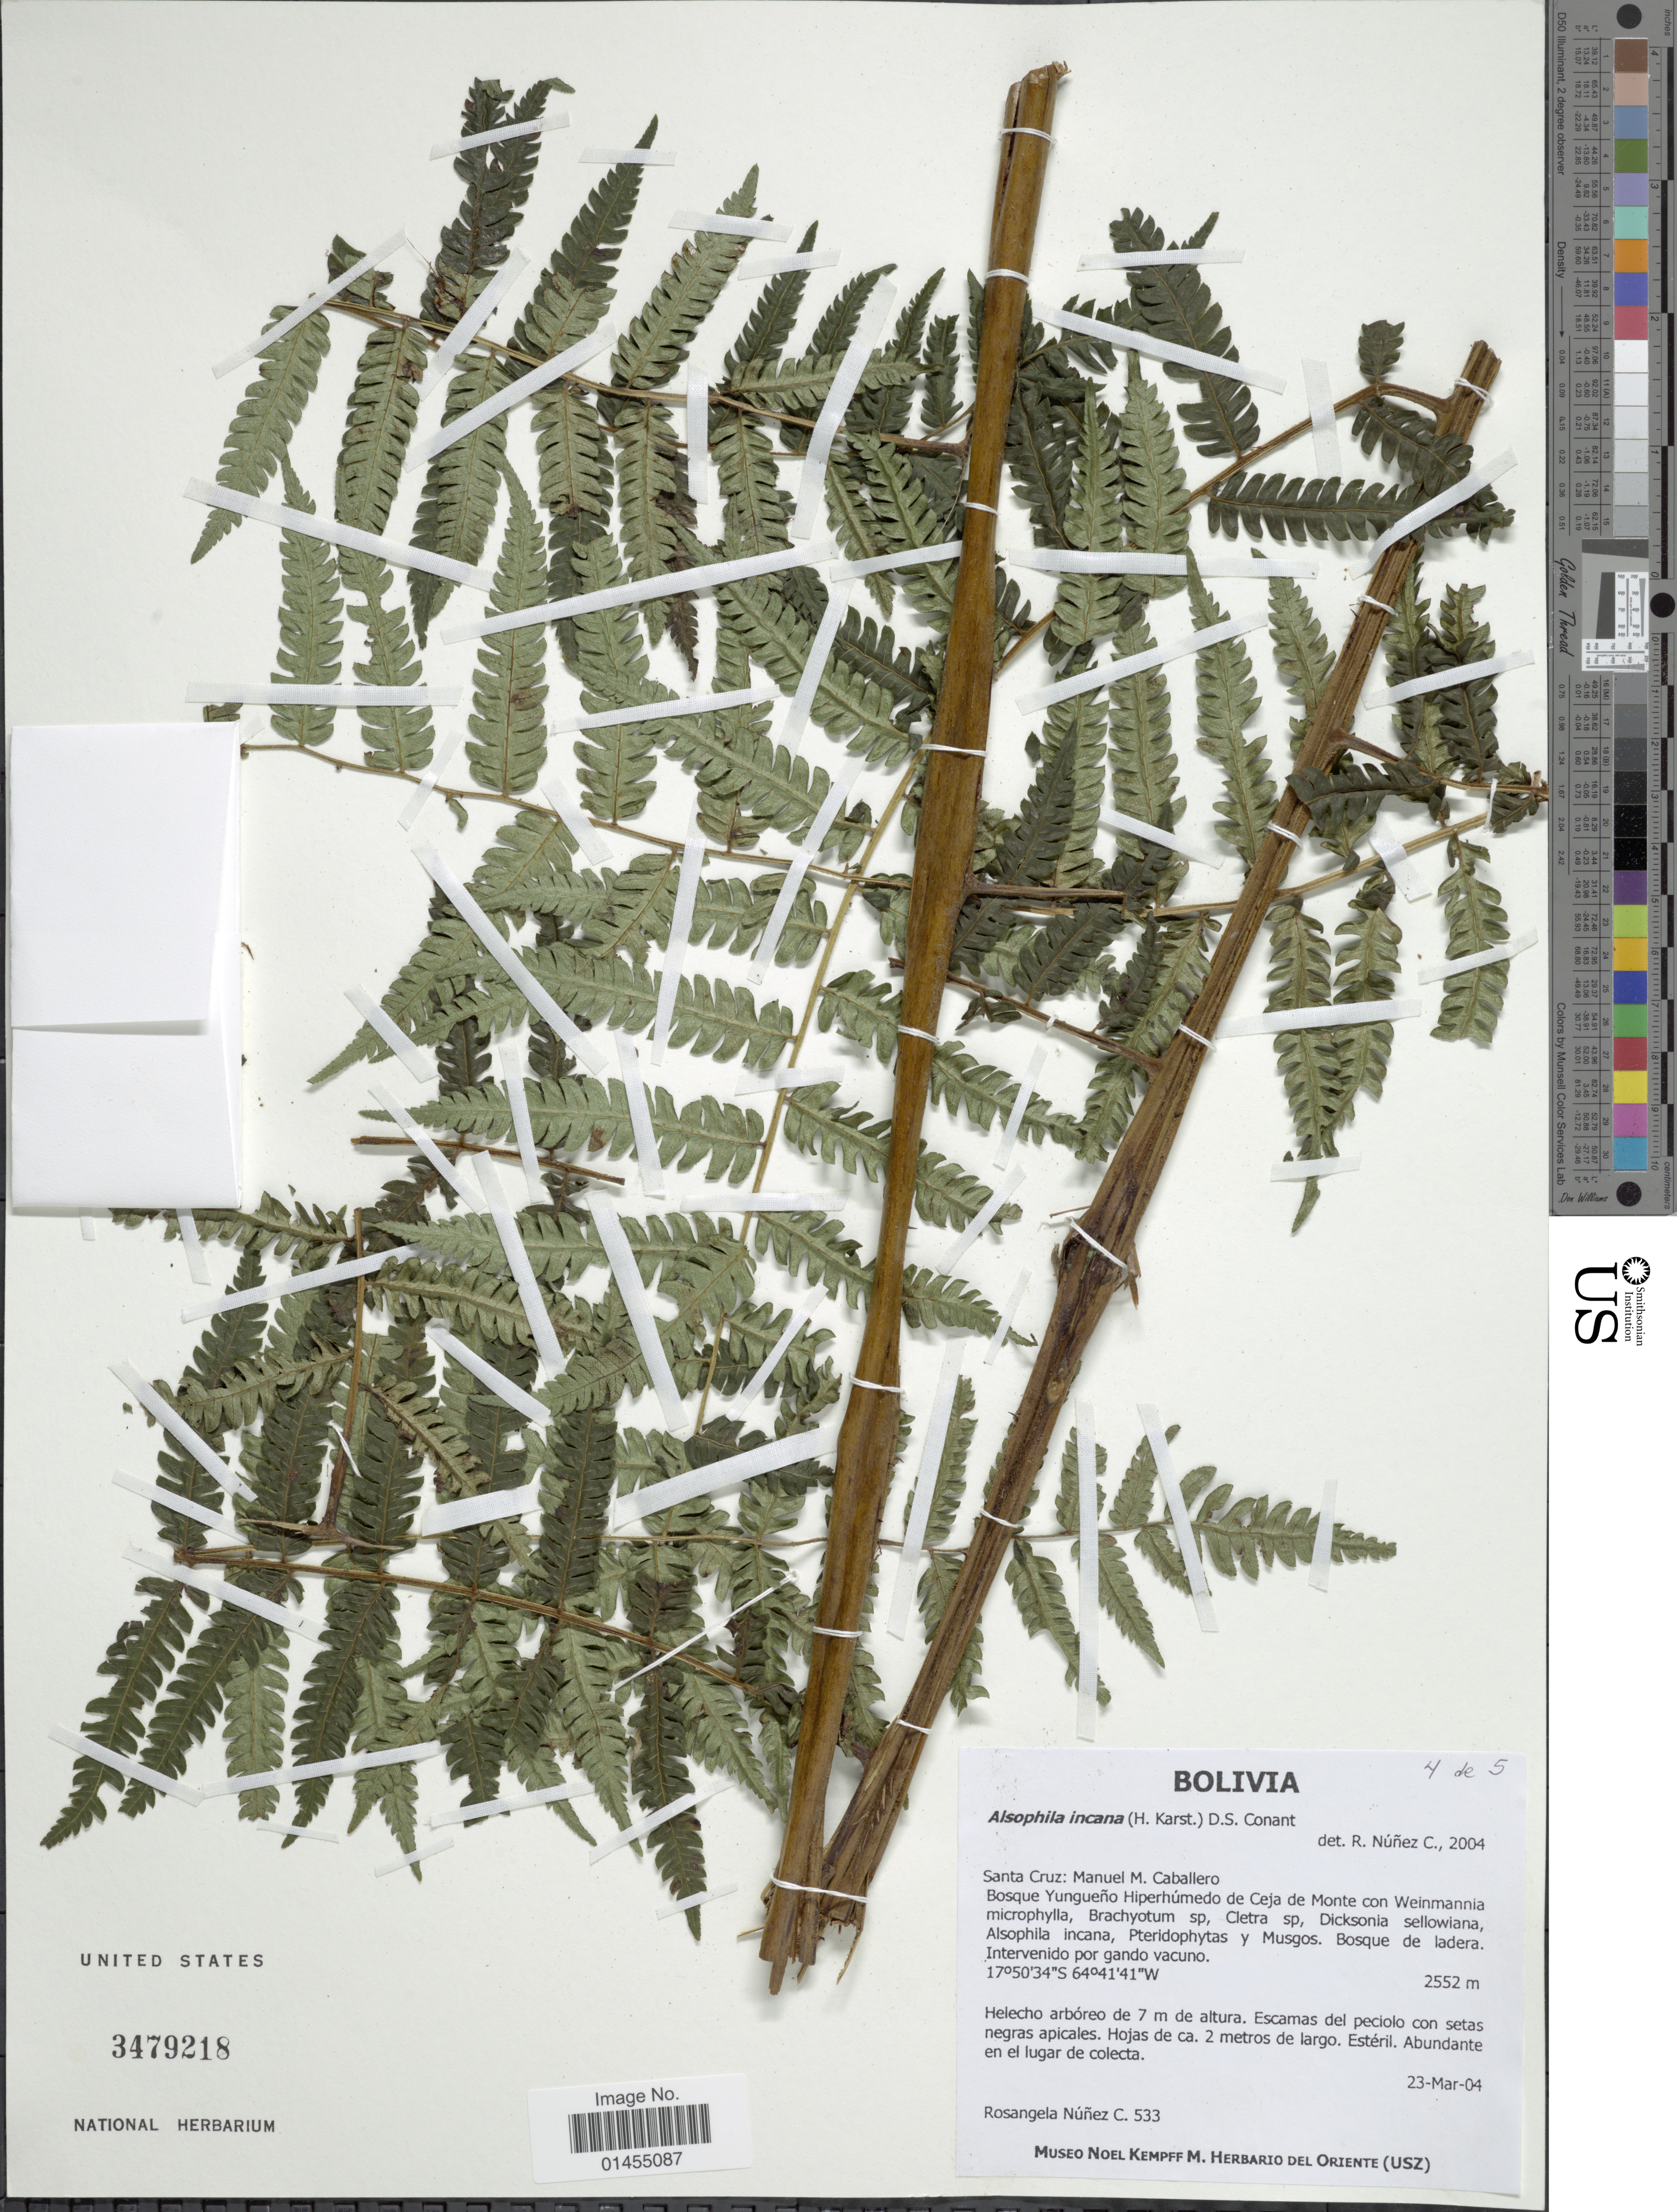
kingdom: Plantae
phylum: Tracheophyta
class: Polypodiopsida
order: Cyatheales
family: Cyatheaceae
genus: Alsophila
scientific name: Alsophila incana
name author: (H. Karst.) D.S. Conant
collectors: R. Núñez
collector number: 533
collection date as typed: Transcribed d/m/y: 23/3/4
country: Bolivia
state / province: Santa Cruz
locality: Manuel M. Caballero. Bosque Yungueño Hiperhúmedo de Ceja de Monte con Weinmannia microphylla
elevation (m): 2552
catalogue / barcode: US 3479218